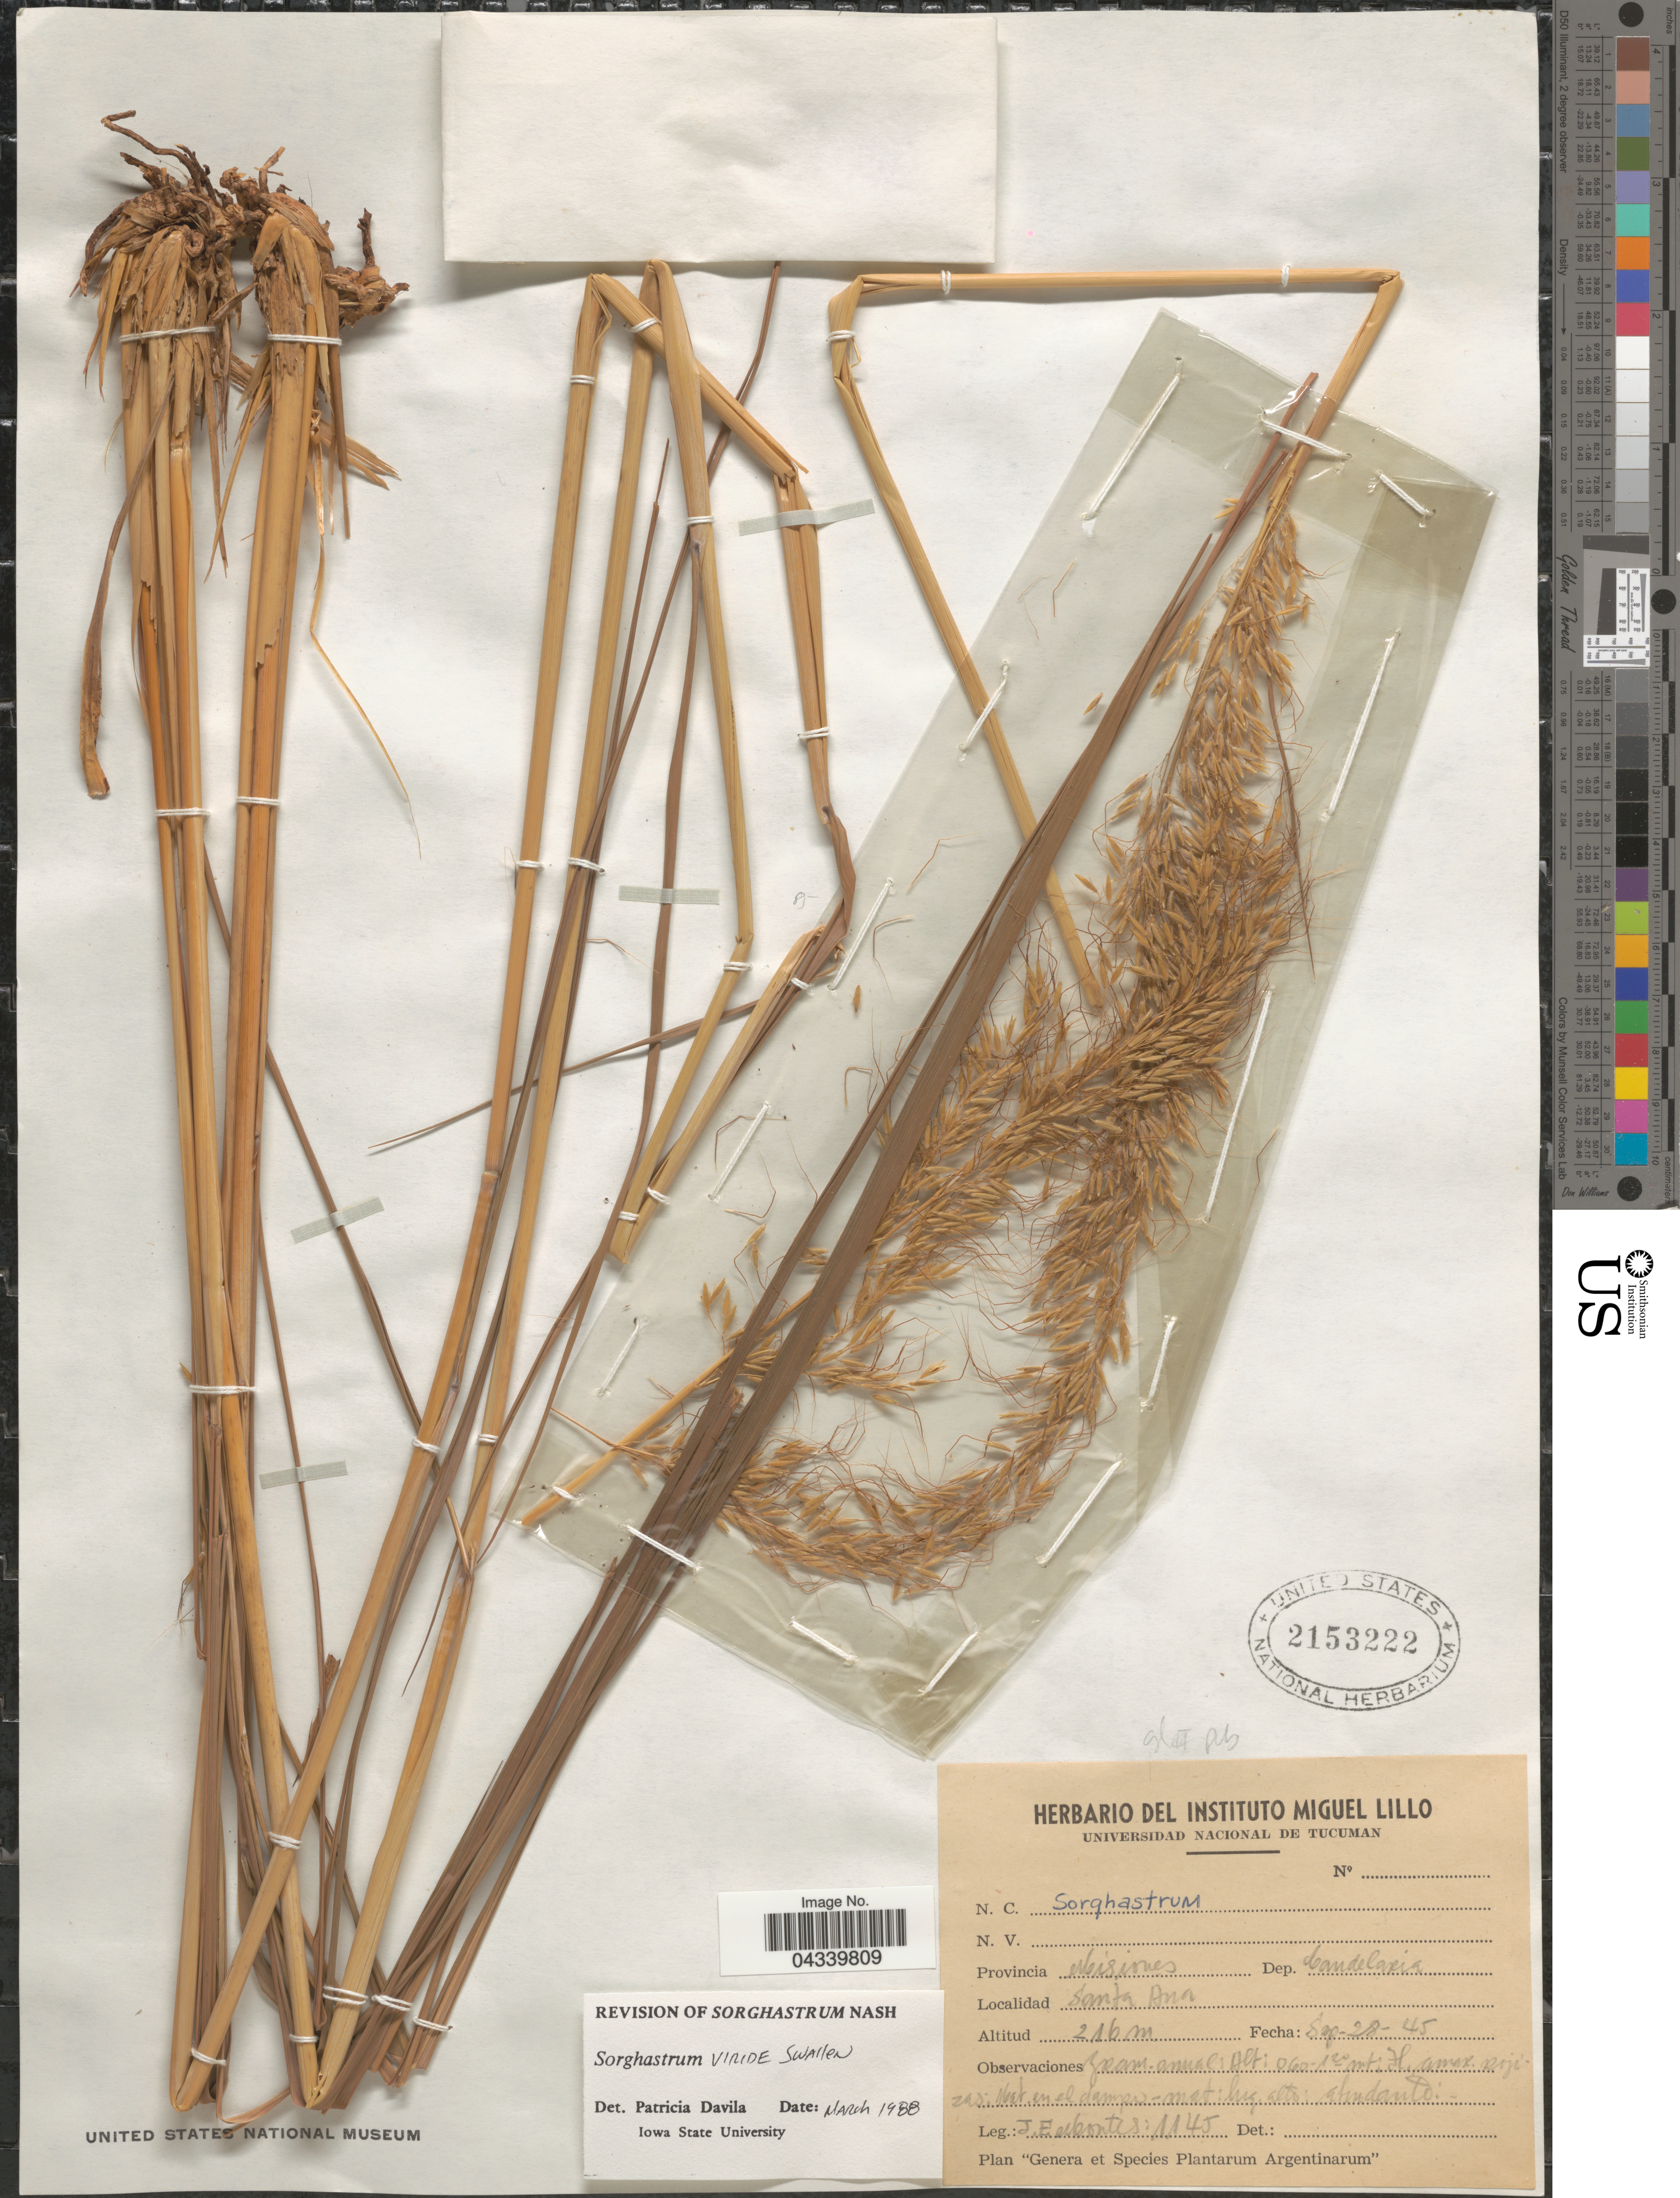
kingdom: Plantae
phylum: Tracheophyta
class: Liliopsida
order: Poales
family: Poaceae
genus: Sorghastrum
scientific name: Sorghastrum viride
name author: Swallen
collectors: J. E. Montes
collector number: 1145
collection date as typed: Transcribed d/m/y: 28/9/45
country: Argentina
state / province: Misiones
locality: Dep. Candelaria. Santa Ana.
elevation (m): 216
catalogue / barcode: US 2153222